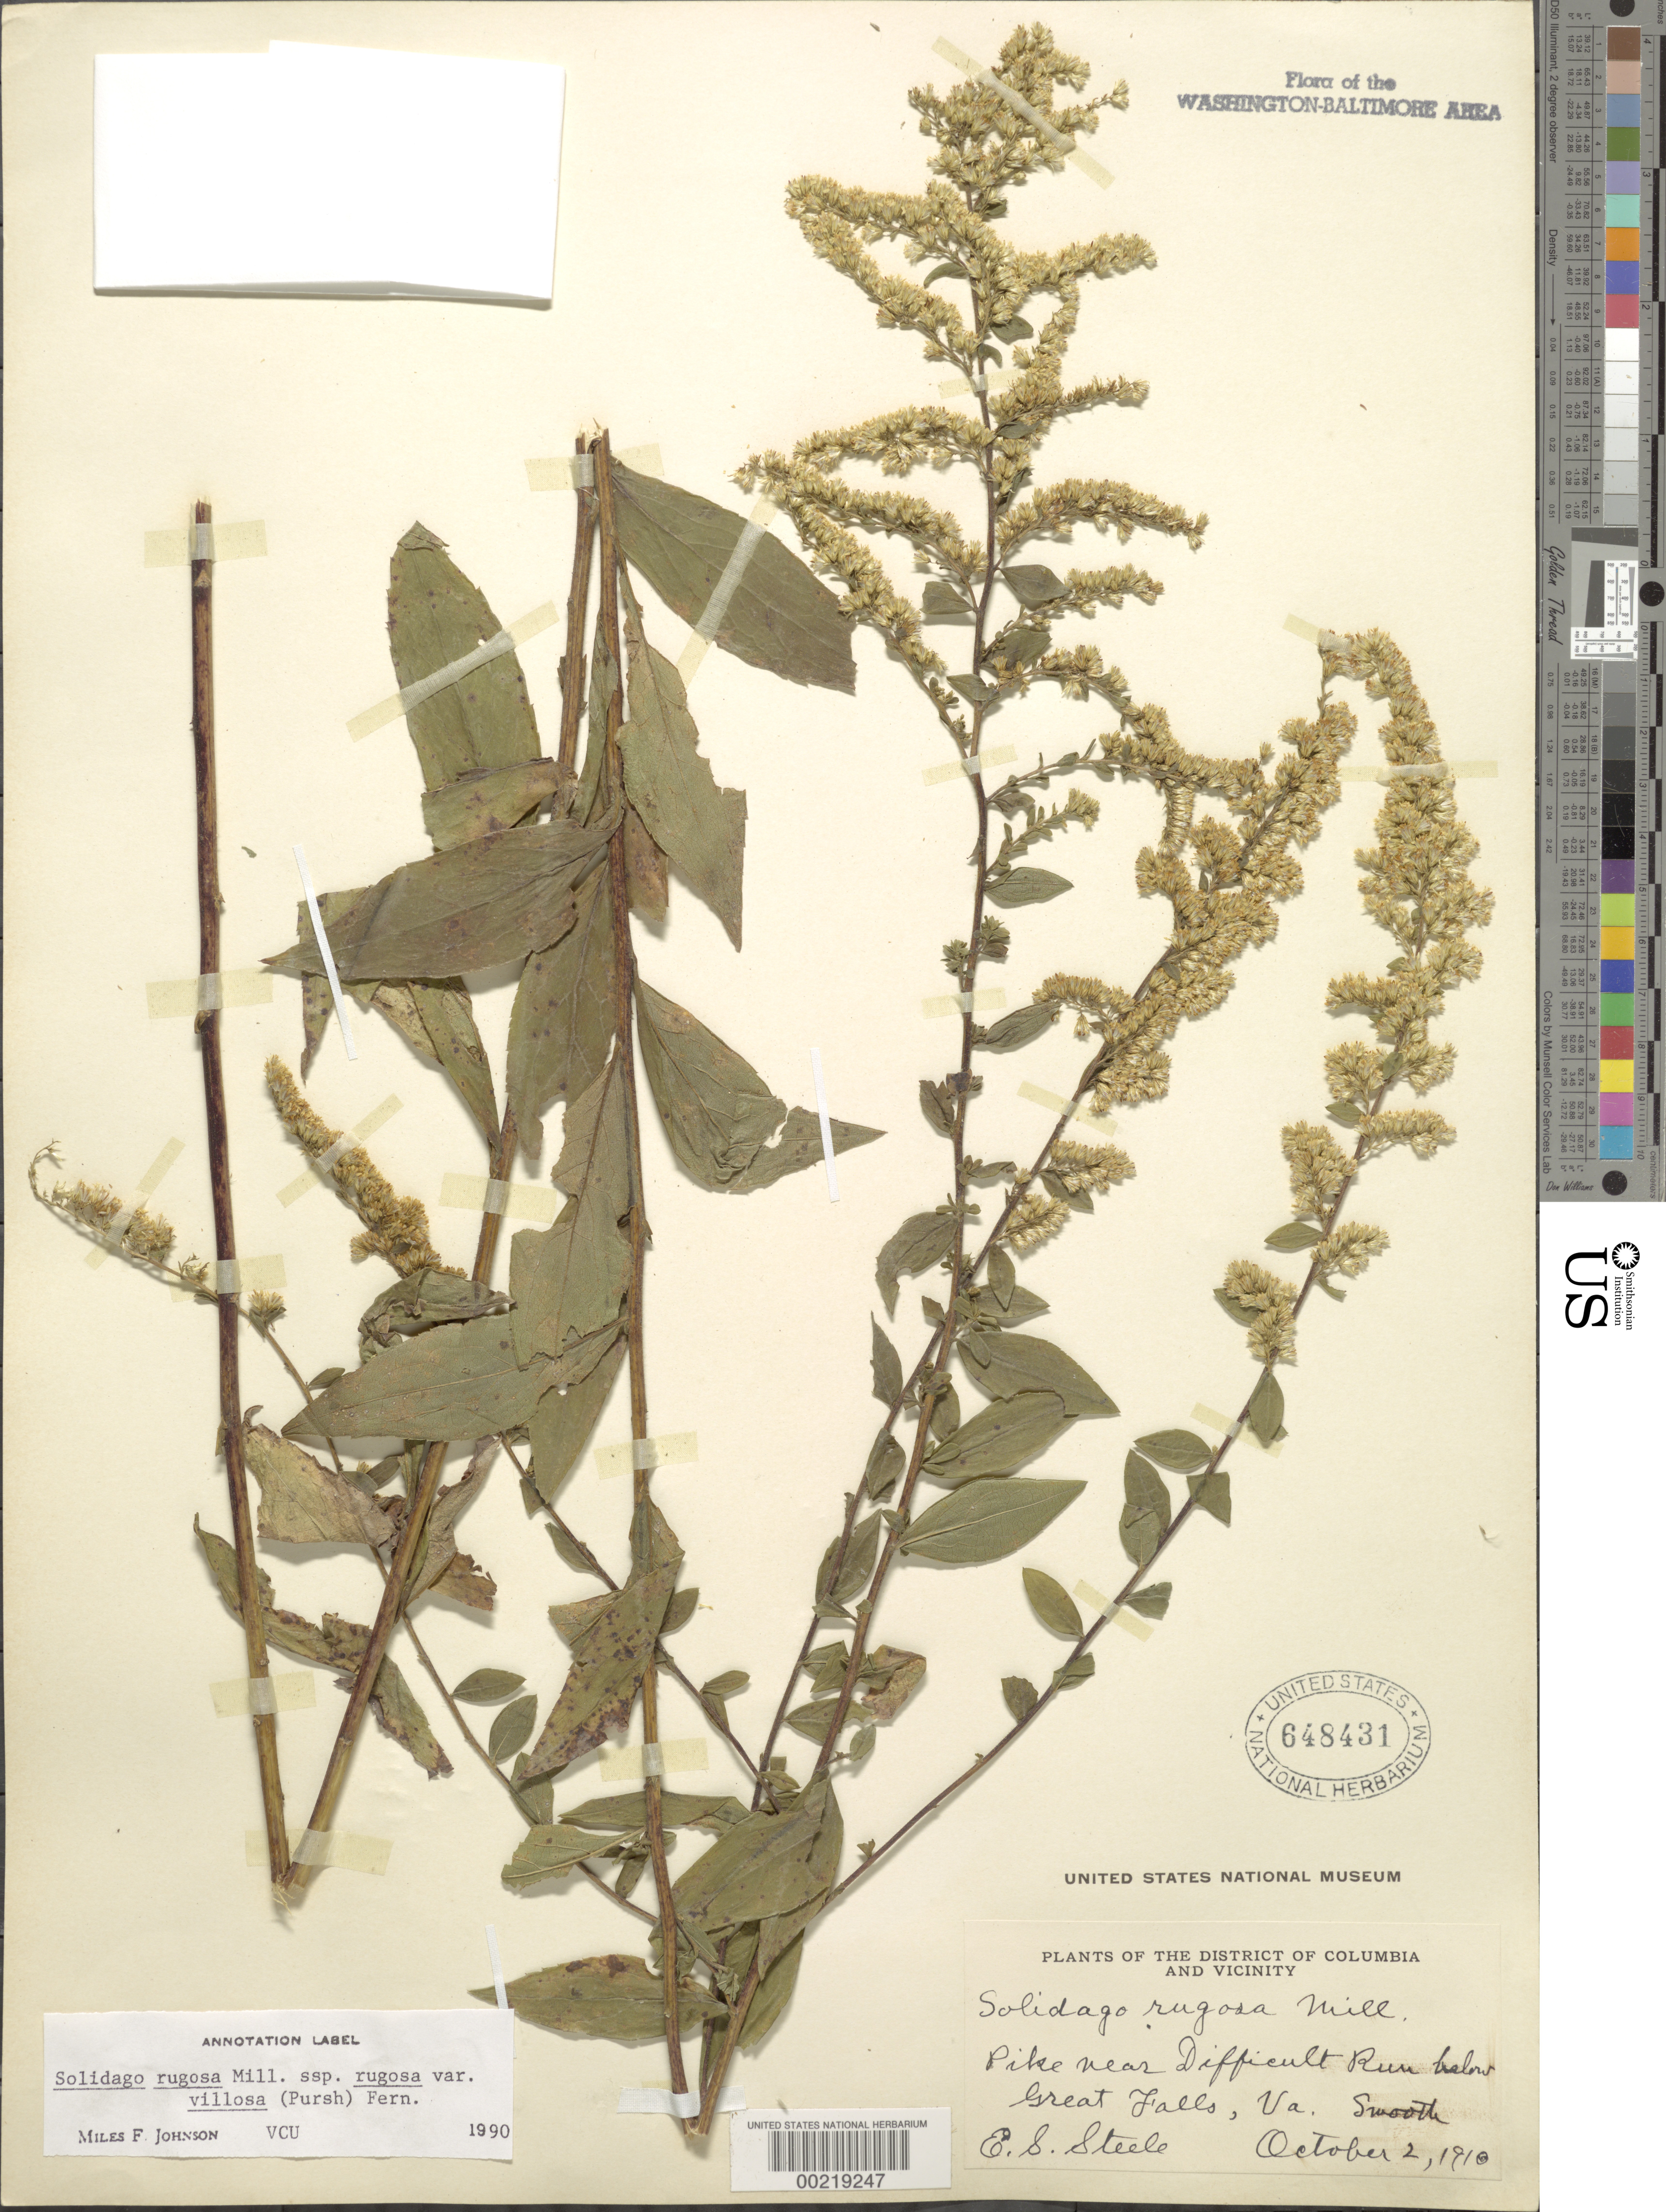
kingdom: Plantae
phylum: Tracheophyta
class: Magnoliopsida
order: Asterales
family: Asteraceae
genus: Solidago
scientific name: Solidago rugosa var. villosa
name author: Mill.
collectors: E. Steele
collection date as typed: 02 Oct 1910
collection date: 1910-10-02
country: United States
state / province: Virginia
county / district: Fairfax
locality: Pike near Difficult Run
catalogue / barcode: US 648431